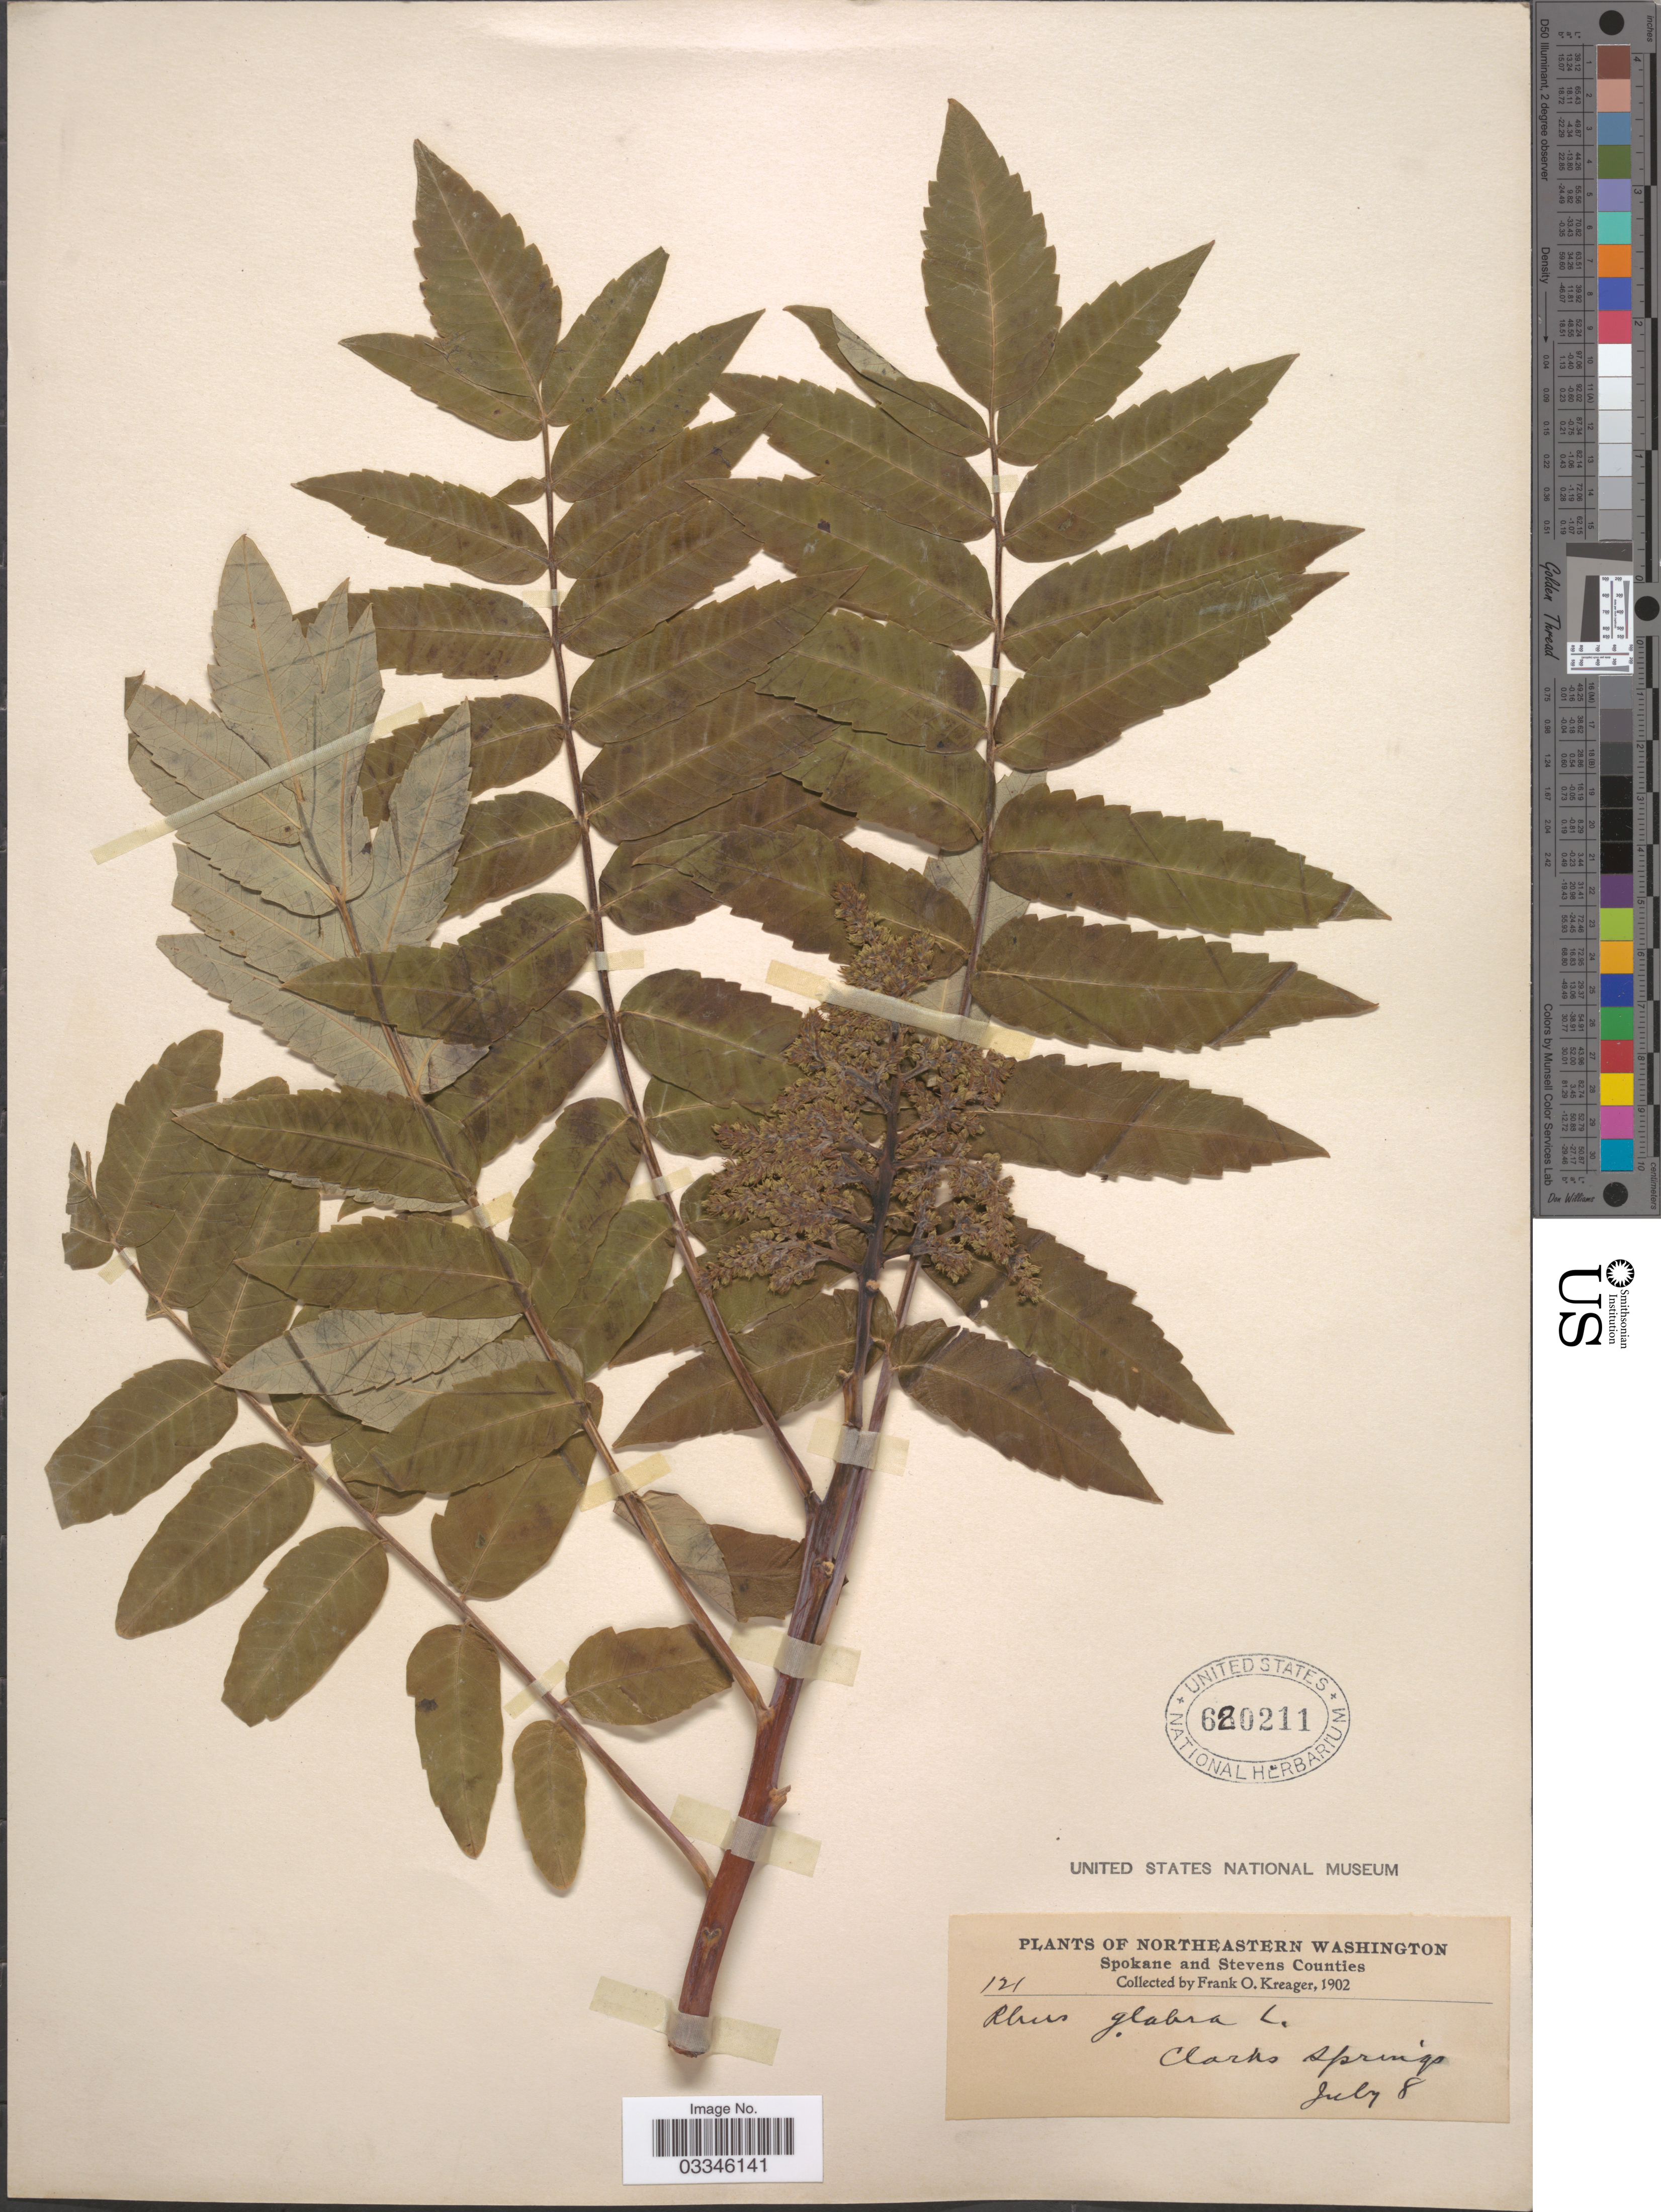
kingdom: Plantae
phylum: Tracheophyta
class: Magnoliopsida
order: Sapindales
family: Anacardiaceae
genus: Rhus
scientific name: Rhus glabra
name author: L.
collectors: F. Kreager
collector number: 121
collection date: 1902-07-08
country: United States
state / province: Washington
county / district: Spokane / Stevens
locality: Northeastern Washington. Spokane and Stevens Counties. Clarks Springs.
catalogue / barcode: US 620211